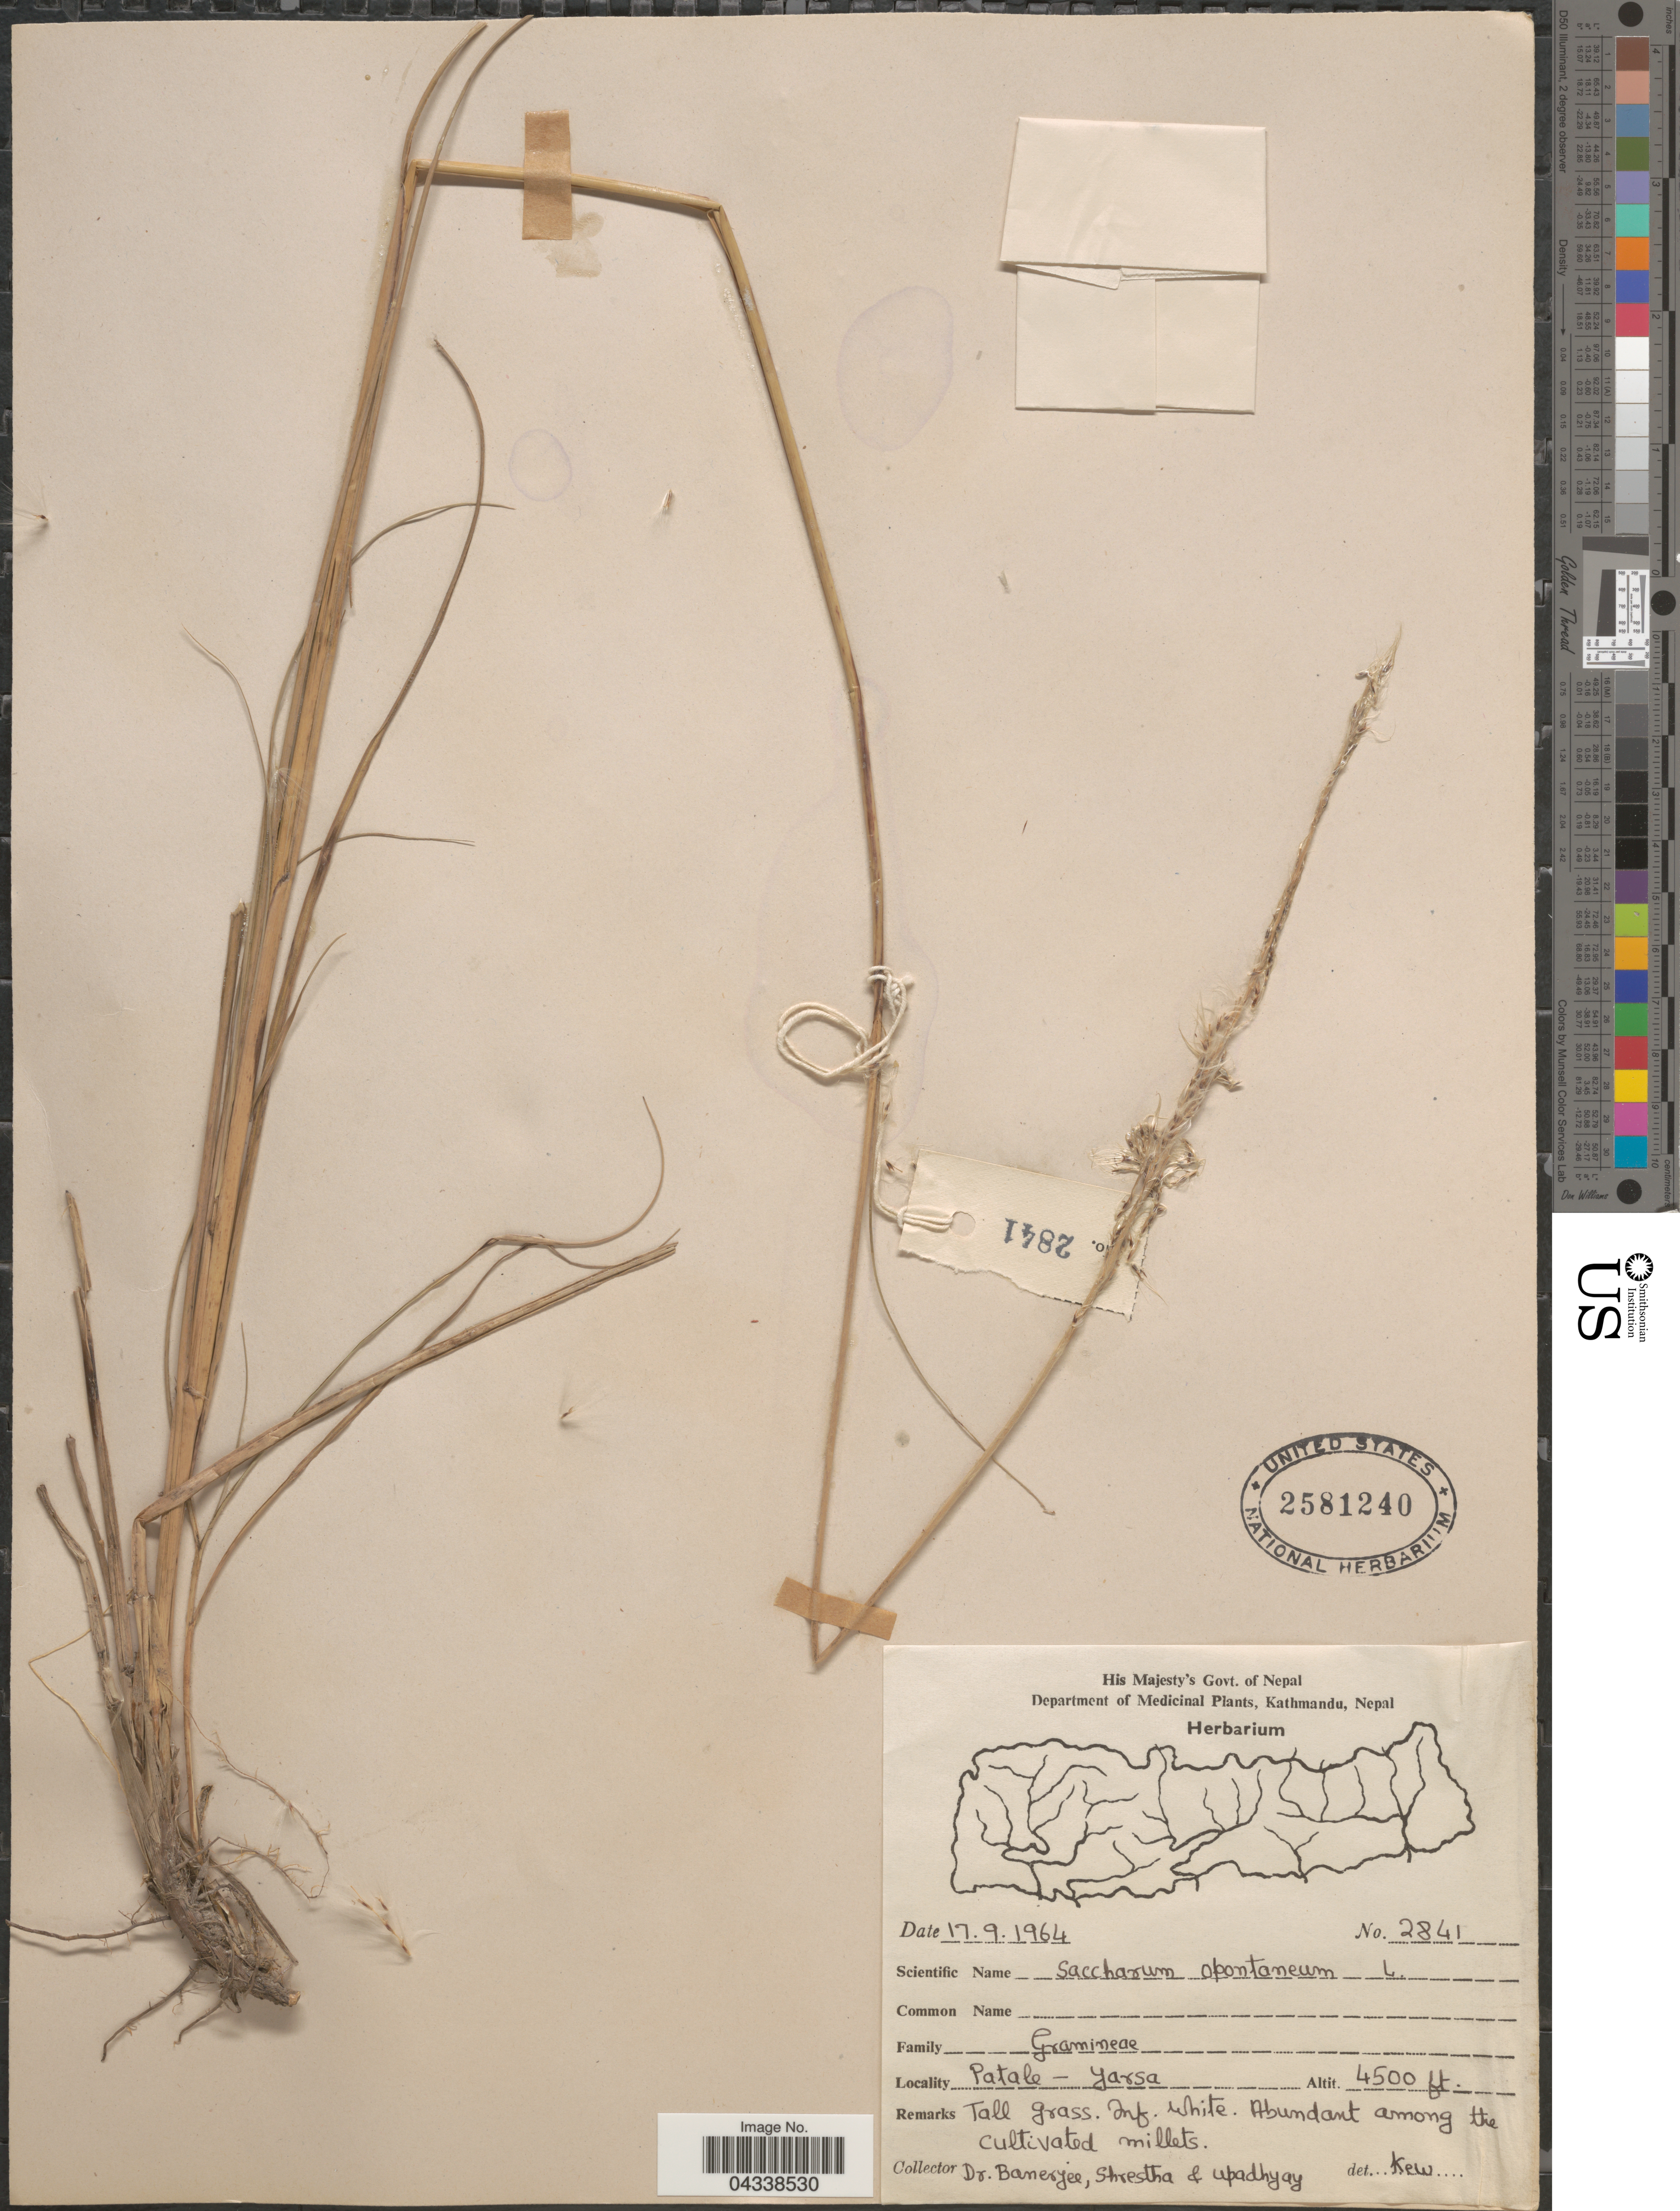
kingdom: Plantae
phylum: Tracheophyta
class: Liliopsida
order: Poales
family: Poaceae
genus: Saccharum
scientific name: Saccharum spontaneum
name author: L.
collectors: Banerjee, -. Shrestha & Upadhyay, --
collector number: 2841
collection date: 1964-09-17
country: Nepal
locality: Patale - Yarsa. Abundant among the cultivated millets.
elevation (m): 1372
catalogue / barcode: US 2581240